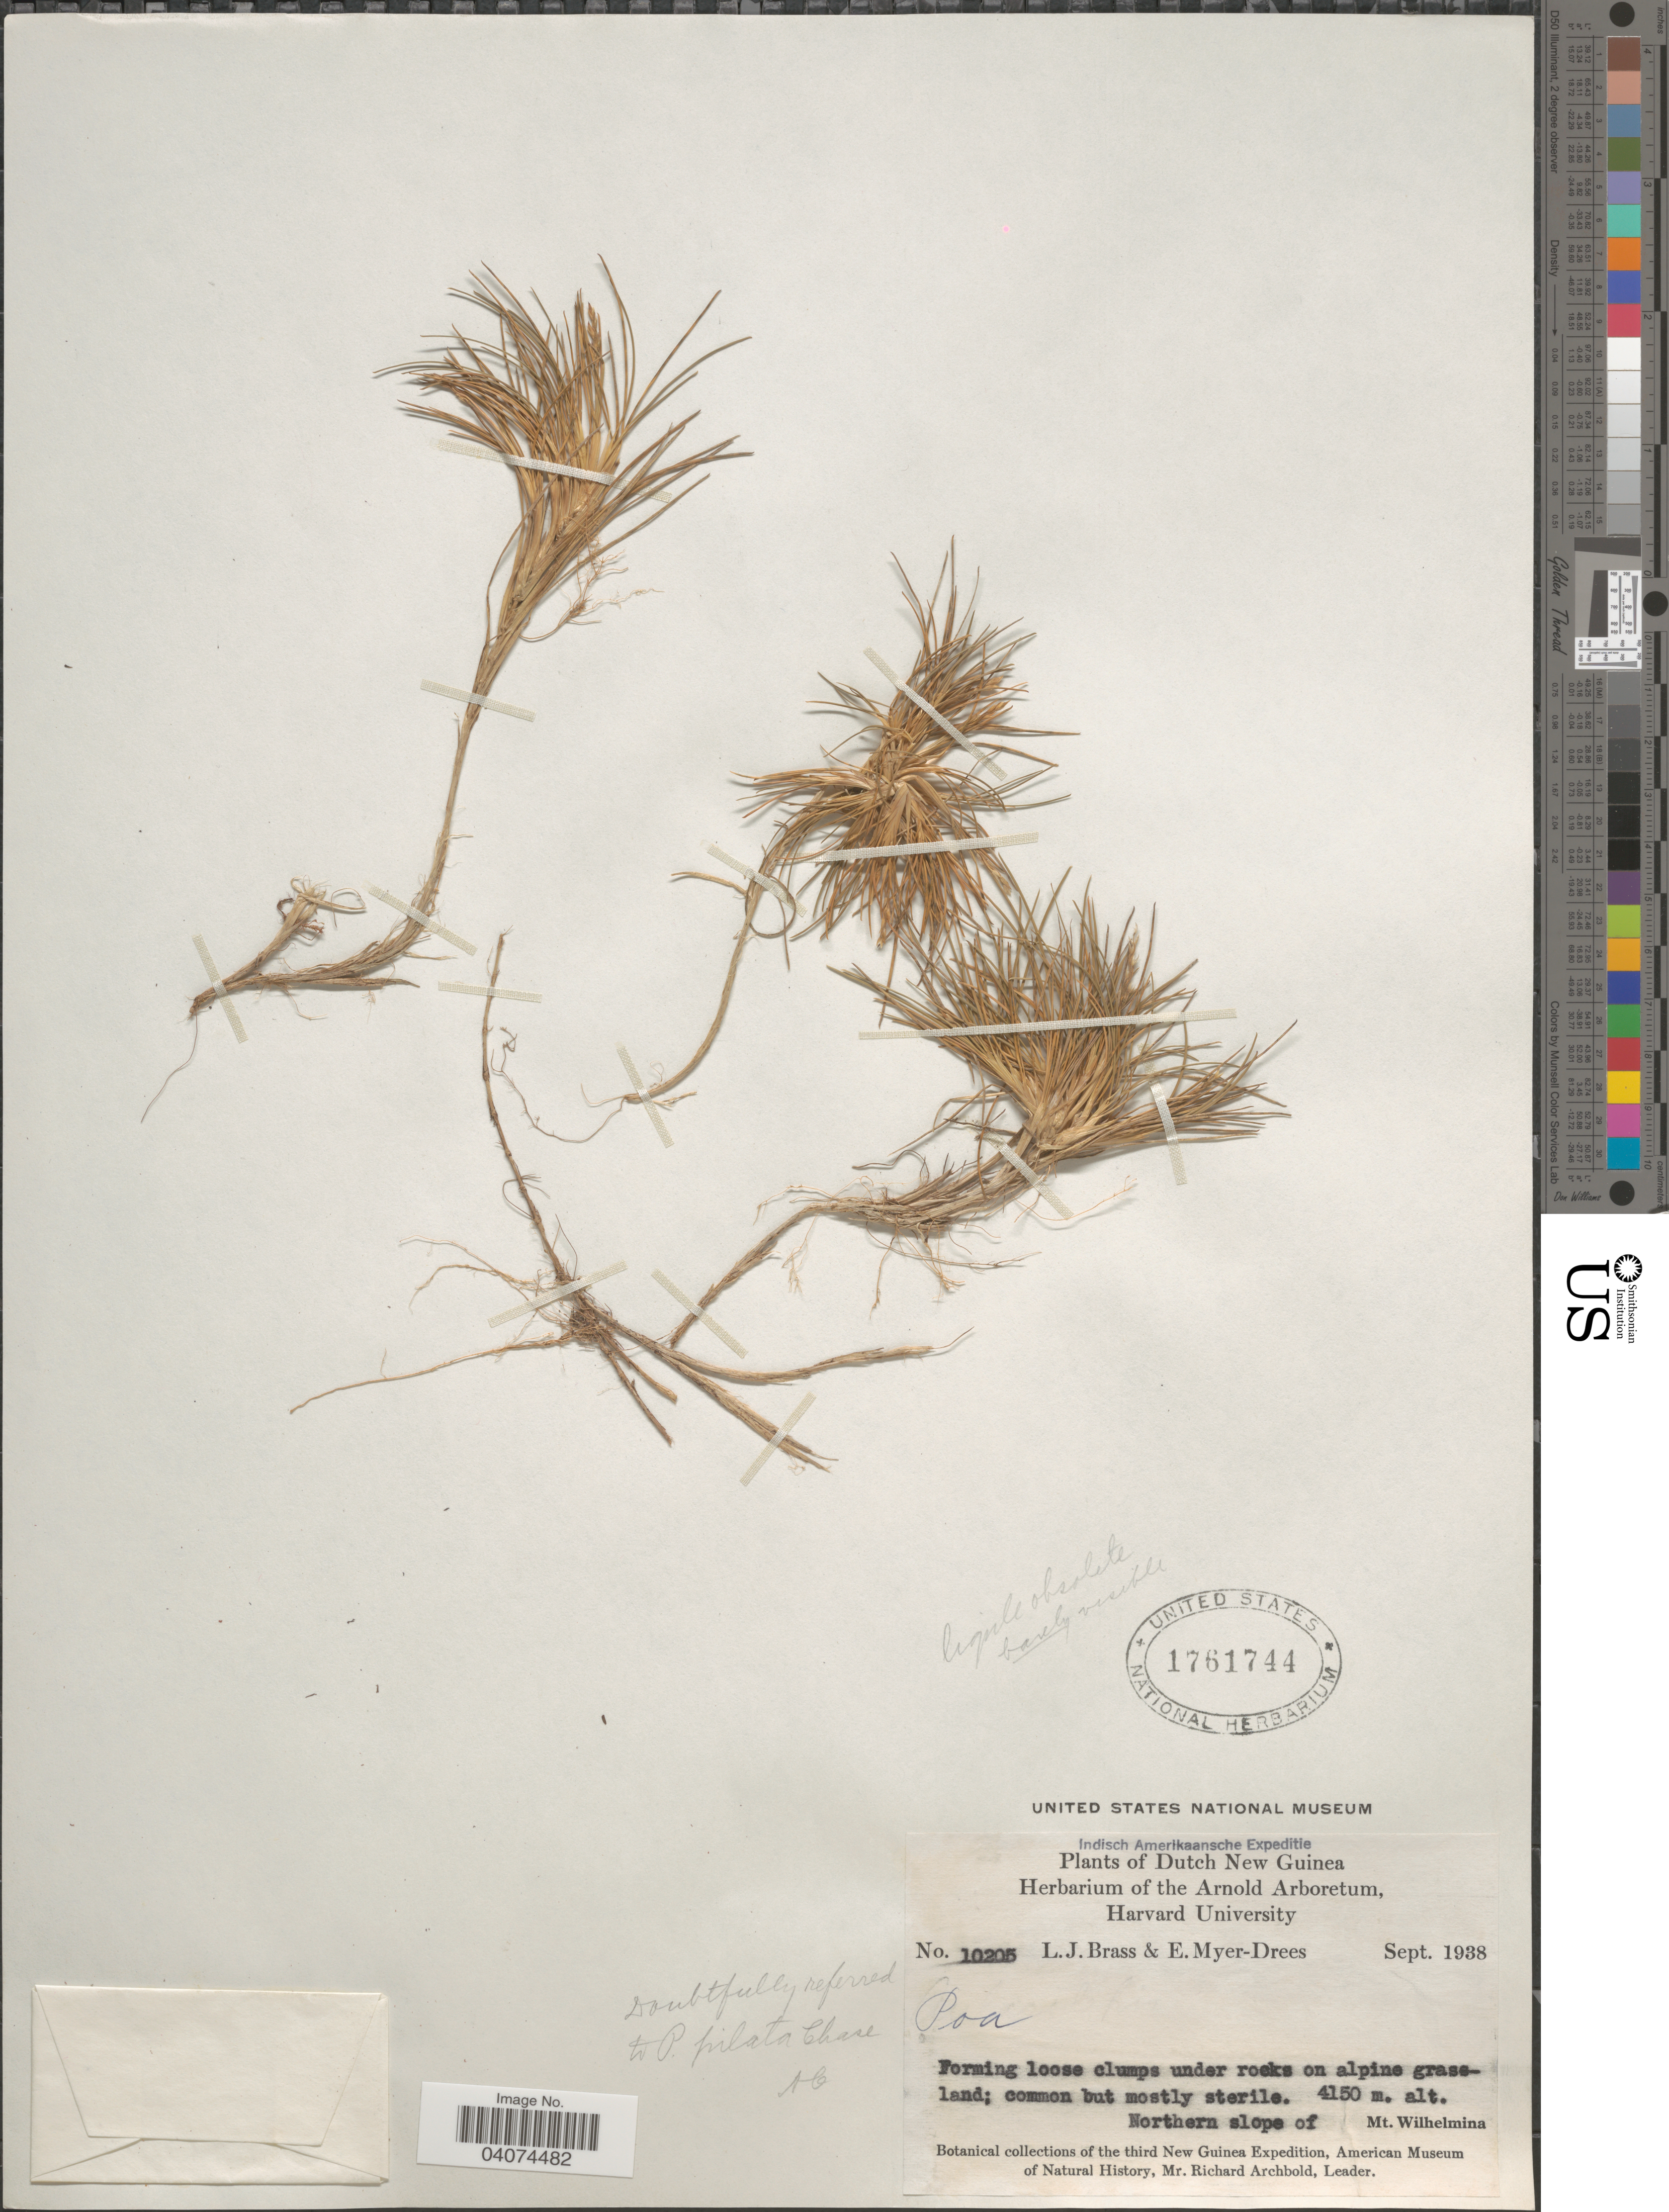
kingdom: Plantae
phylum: Tracheophyta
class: Liliopsida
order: Poales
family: Poaceae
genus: Poa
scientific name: Poa pilata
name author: Chase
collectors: L. J. Brass & E. Myer-Drees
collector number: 10205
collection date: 1938-09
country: Indonesia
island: New Guinea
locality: Indisch Amerikaansche Expeditie. Dutch New Guinea. Forming loose clumps under rocks on alpine grassland. Northern slope of Mt. Wilhelmina. The third New Guinea Expedition.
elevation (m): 4150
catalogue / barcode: US 1761744